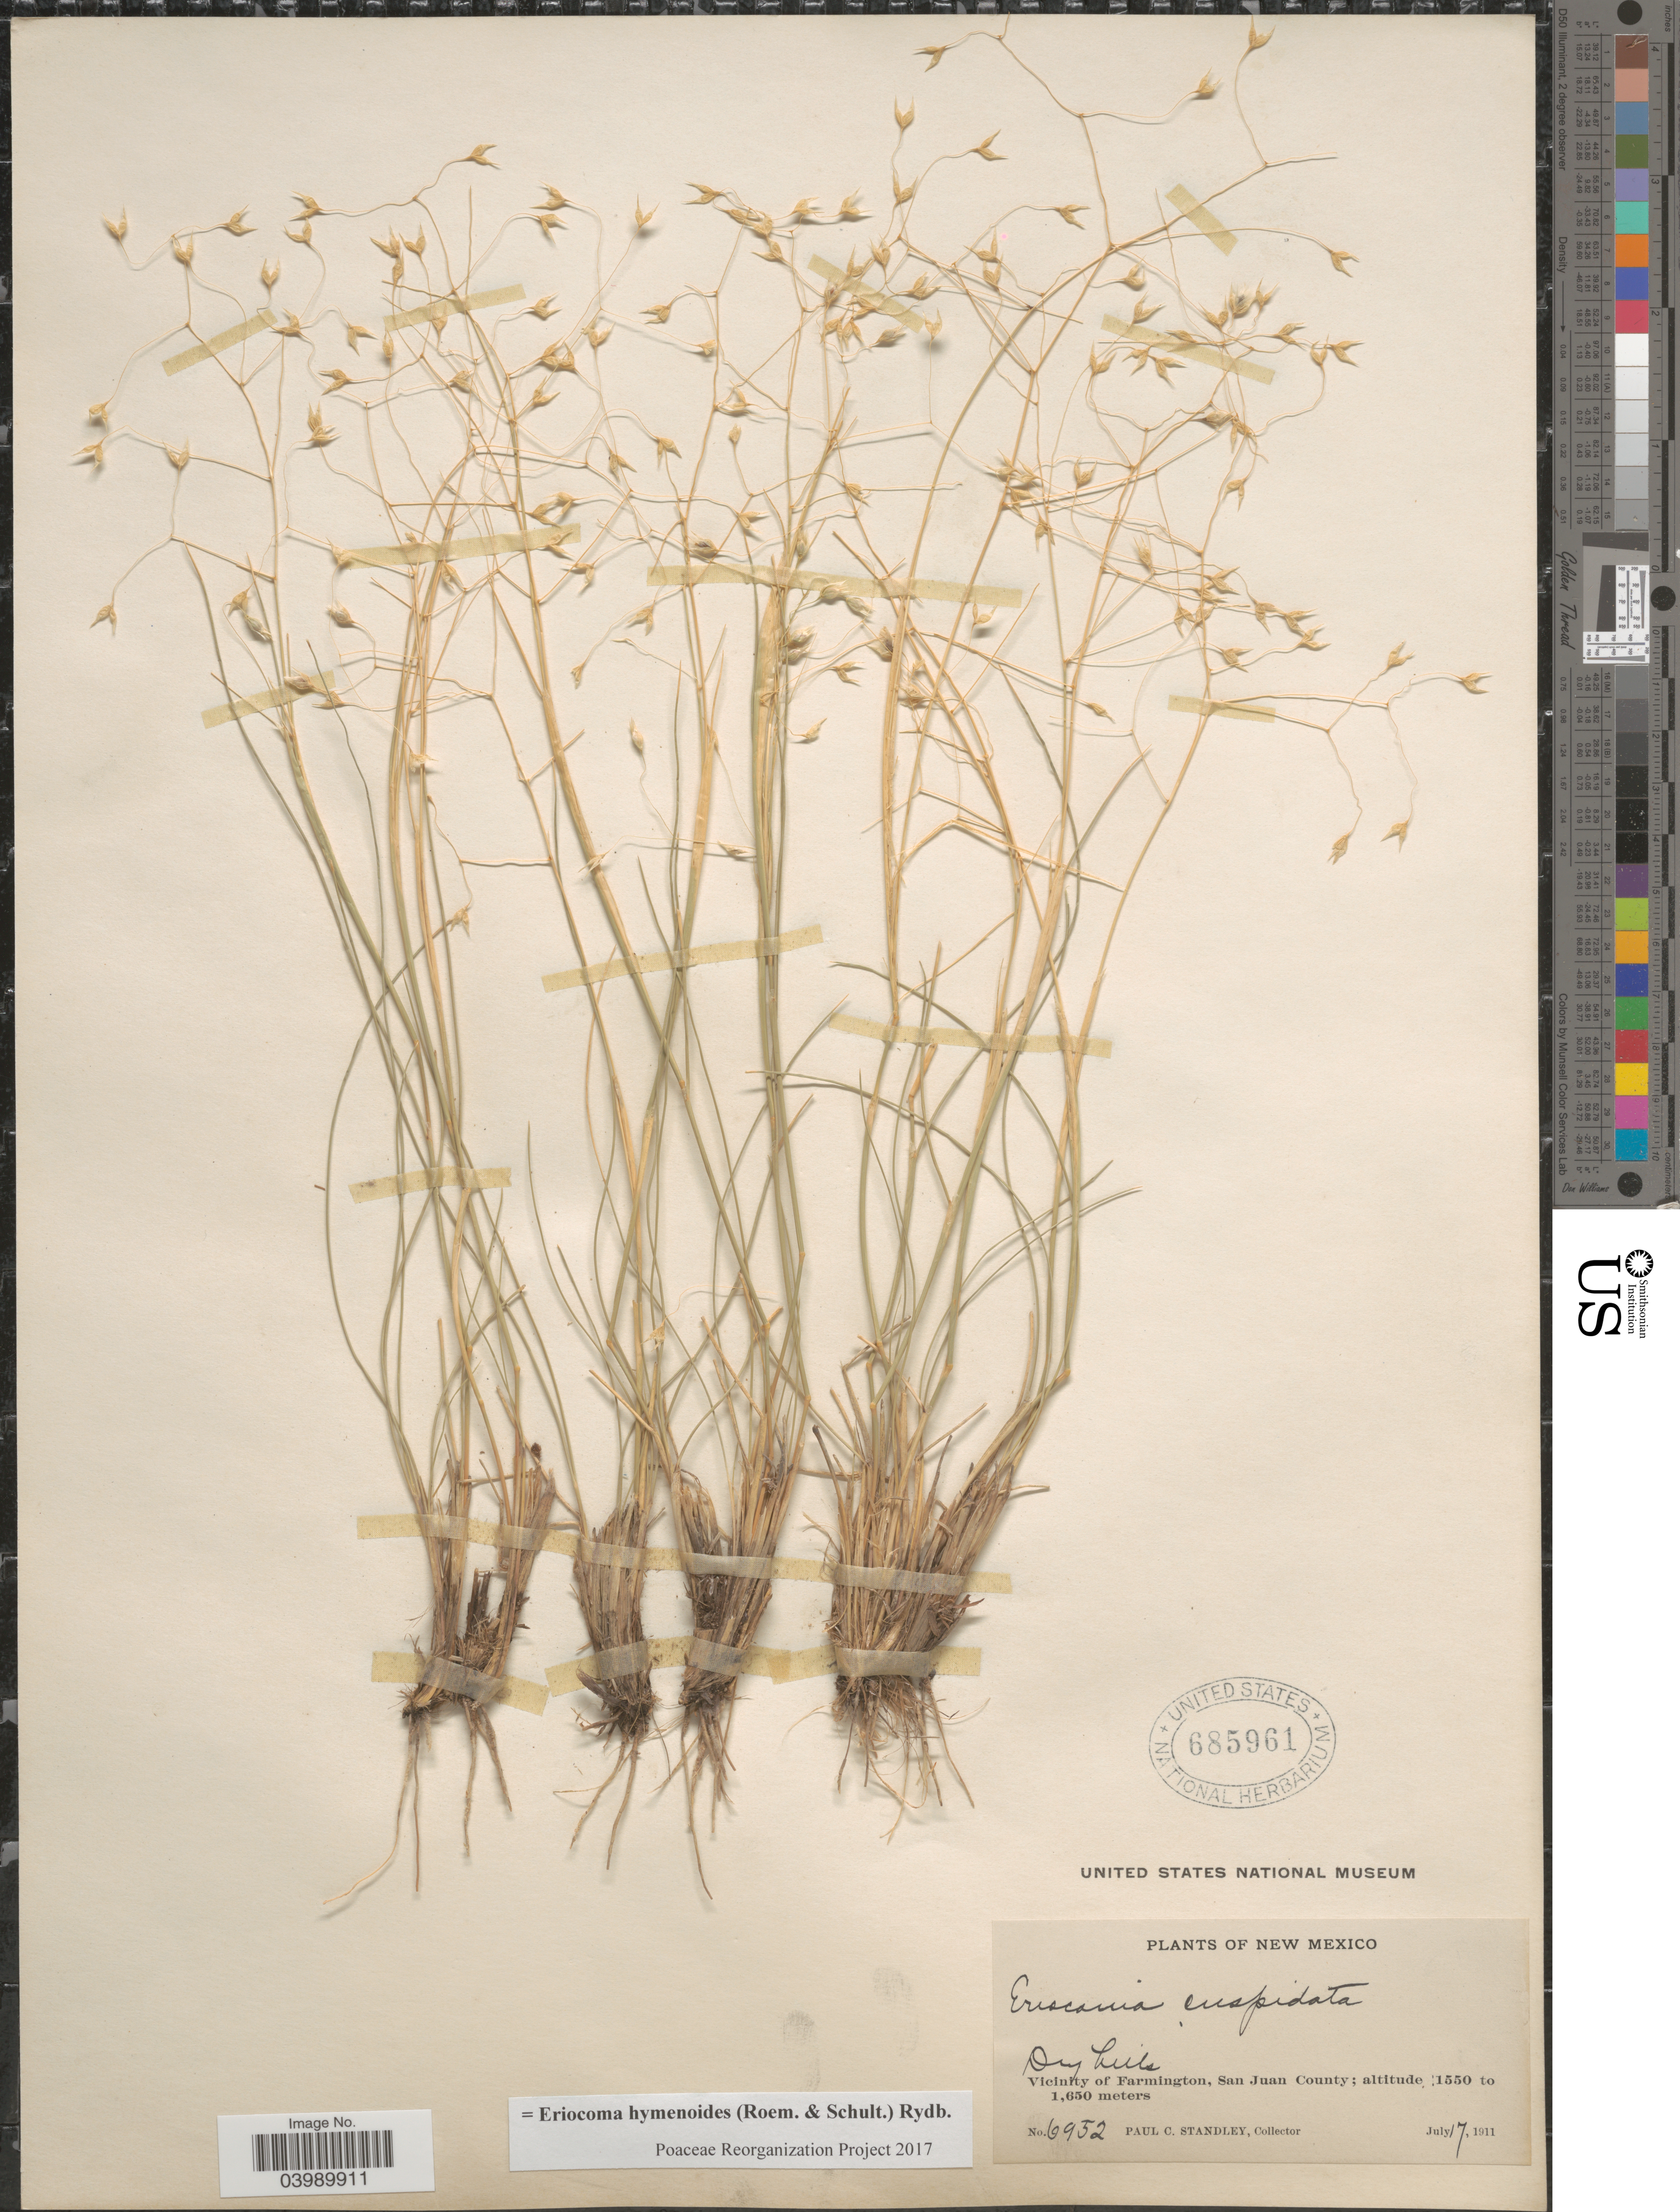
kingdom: Plantae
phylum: Tracheophyta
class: Liliopsida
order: Poales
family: Poaceae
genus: Eriocoma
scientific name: Eriocoma hymenoides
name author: (Roem. & Schult.) Rydb.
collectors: P. C. Standley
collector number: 6952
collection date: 1911-07-17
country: United States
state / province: New Mexico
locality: Vicinity of Farmington, San Juan County.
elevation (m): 1550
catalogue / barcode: US 685961